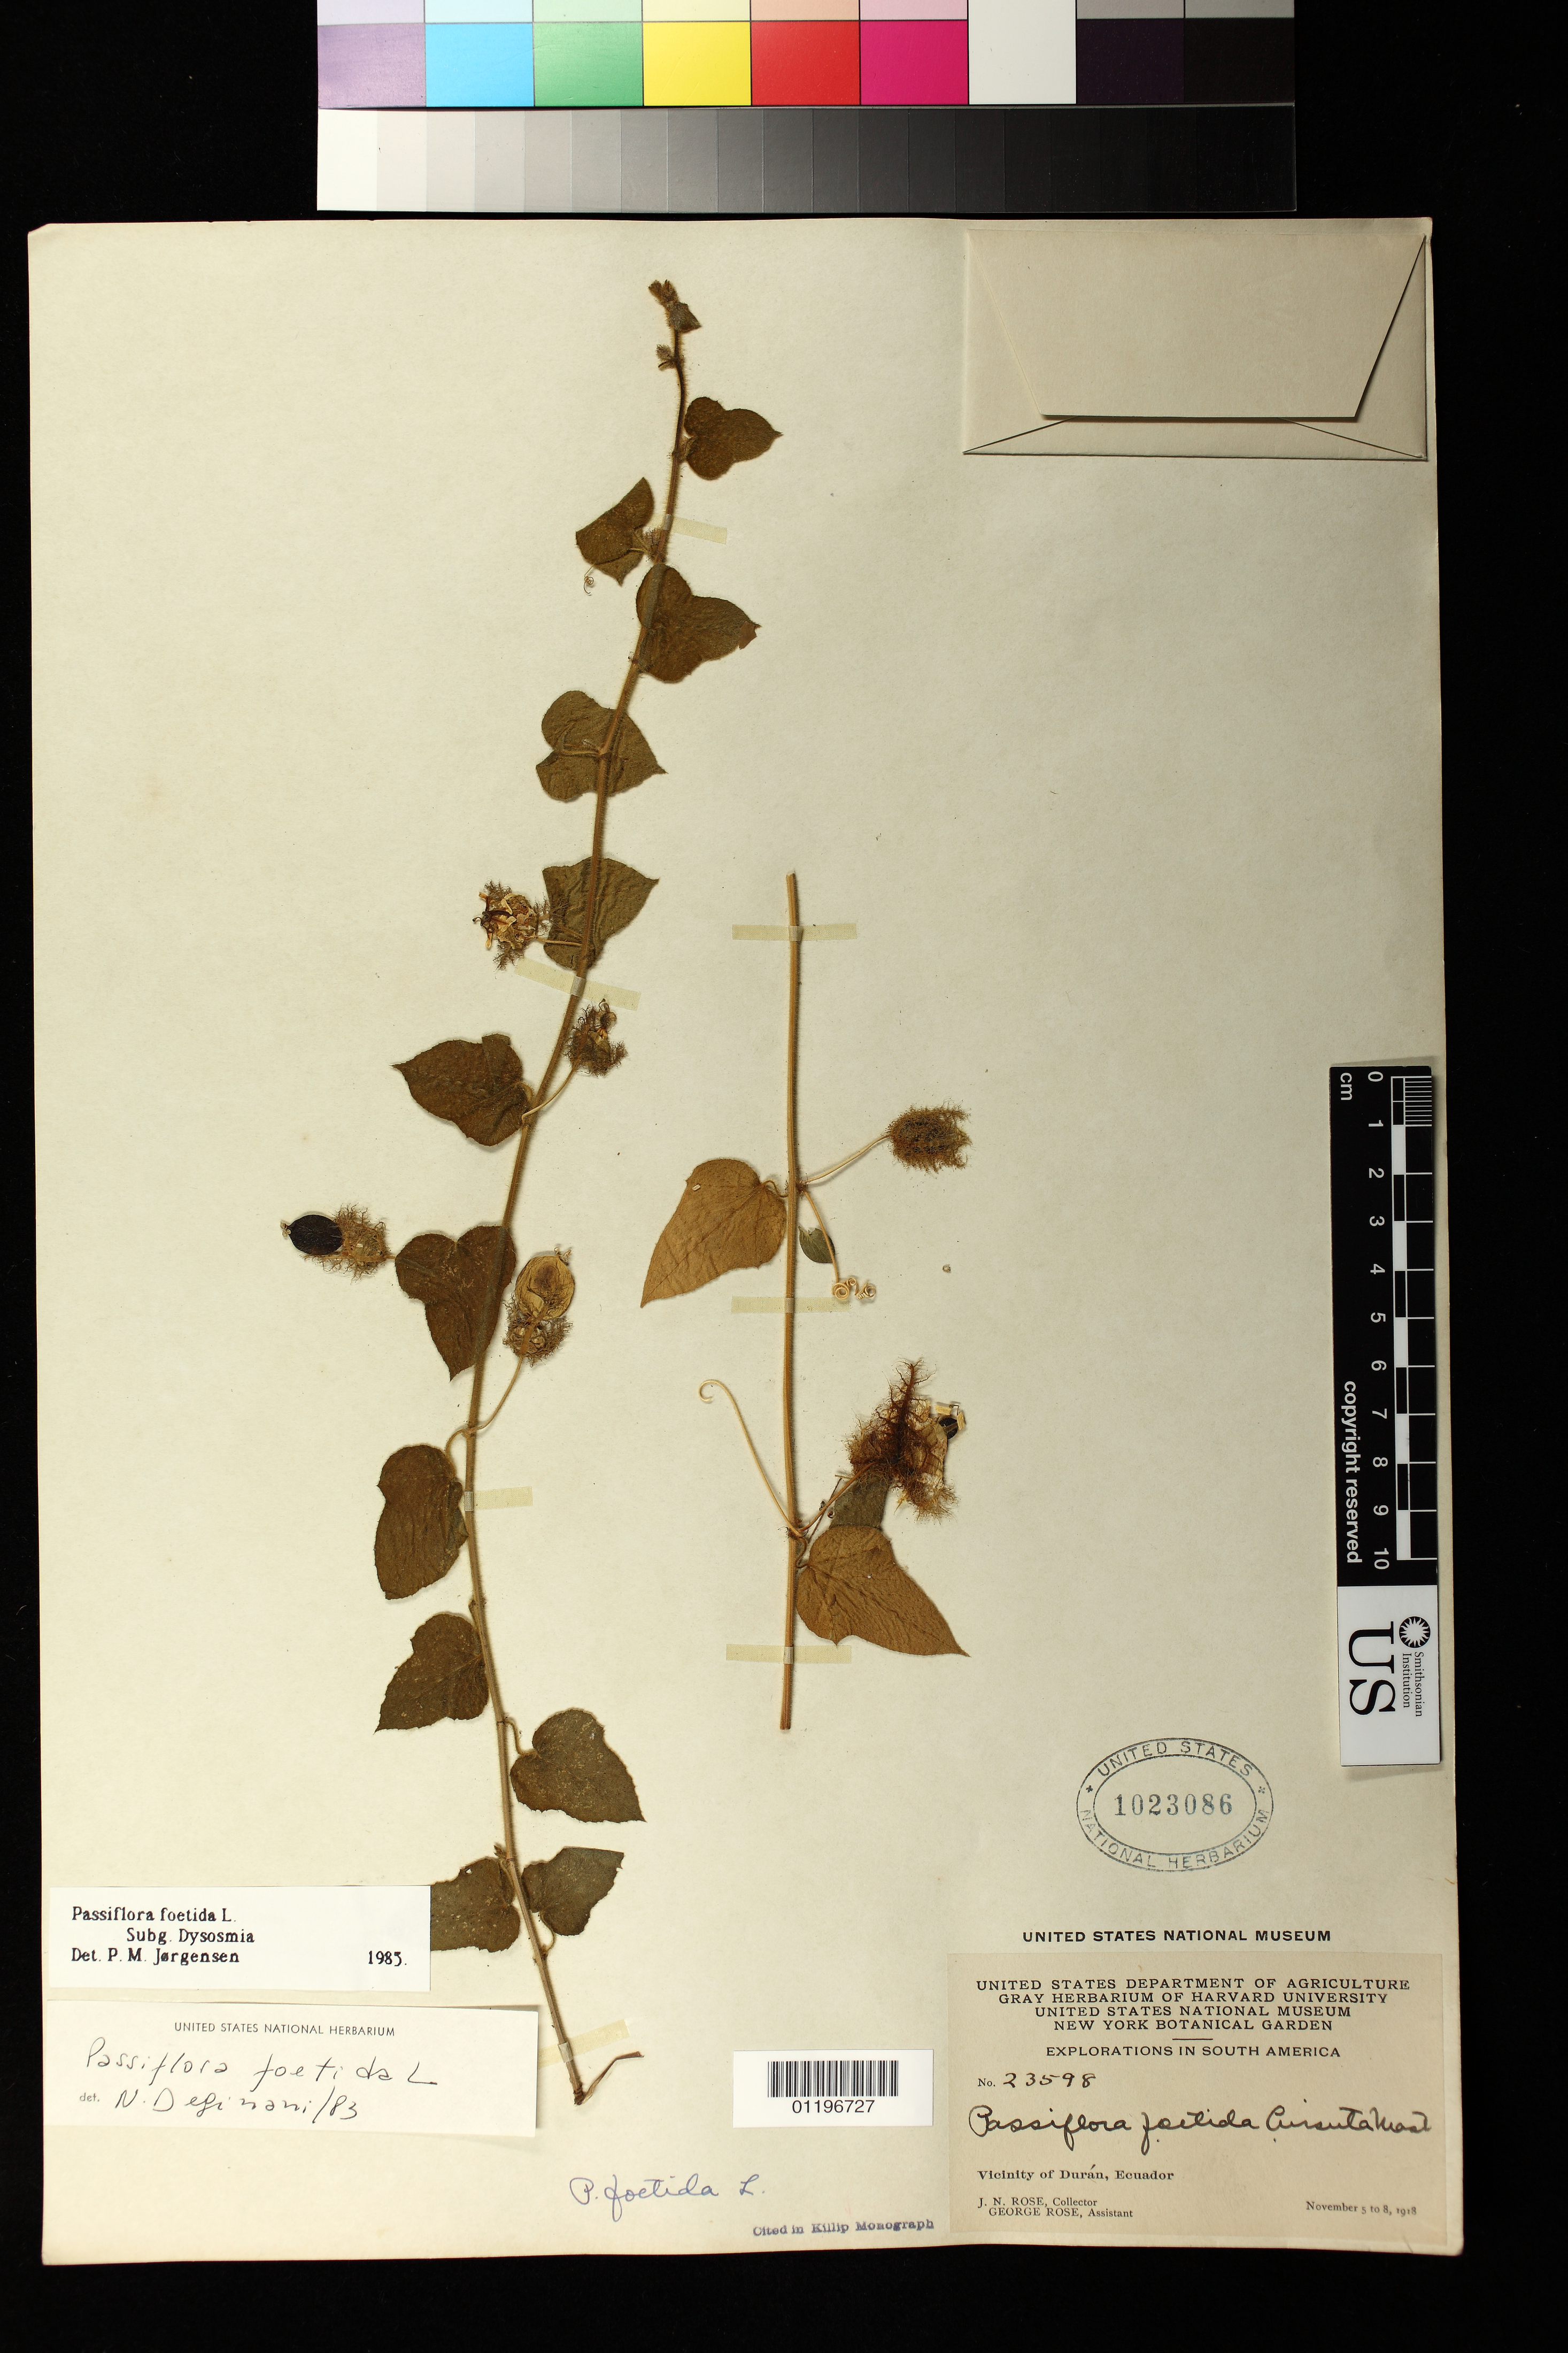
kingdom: Plantae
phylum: Tracheophyta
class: Magnoliopsida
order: Malpighiales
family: Passifloraceae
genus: Passiflora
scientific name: Passiflora foetida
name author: L.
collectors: J. N. Rose & G. Rose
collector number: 23598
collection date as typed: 05 Nov 1918 to 08 Nov 1918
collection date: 1918-11-05/1918-11-08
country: Ecuador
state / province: Guayas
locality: Vicinity of Durán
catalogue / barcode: US 1023086